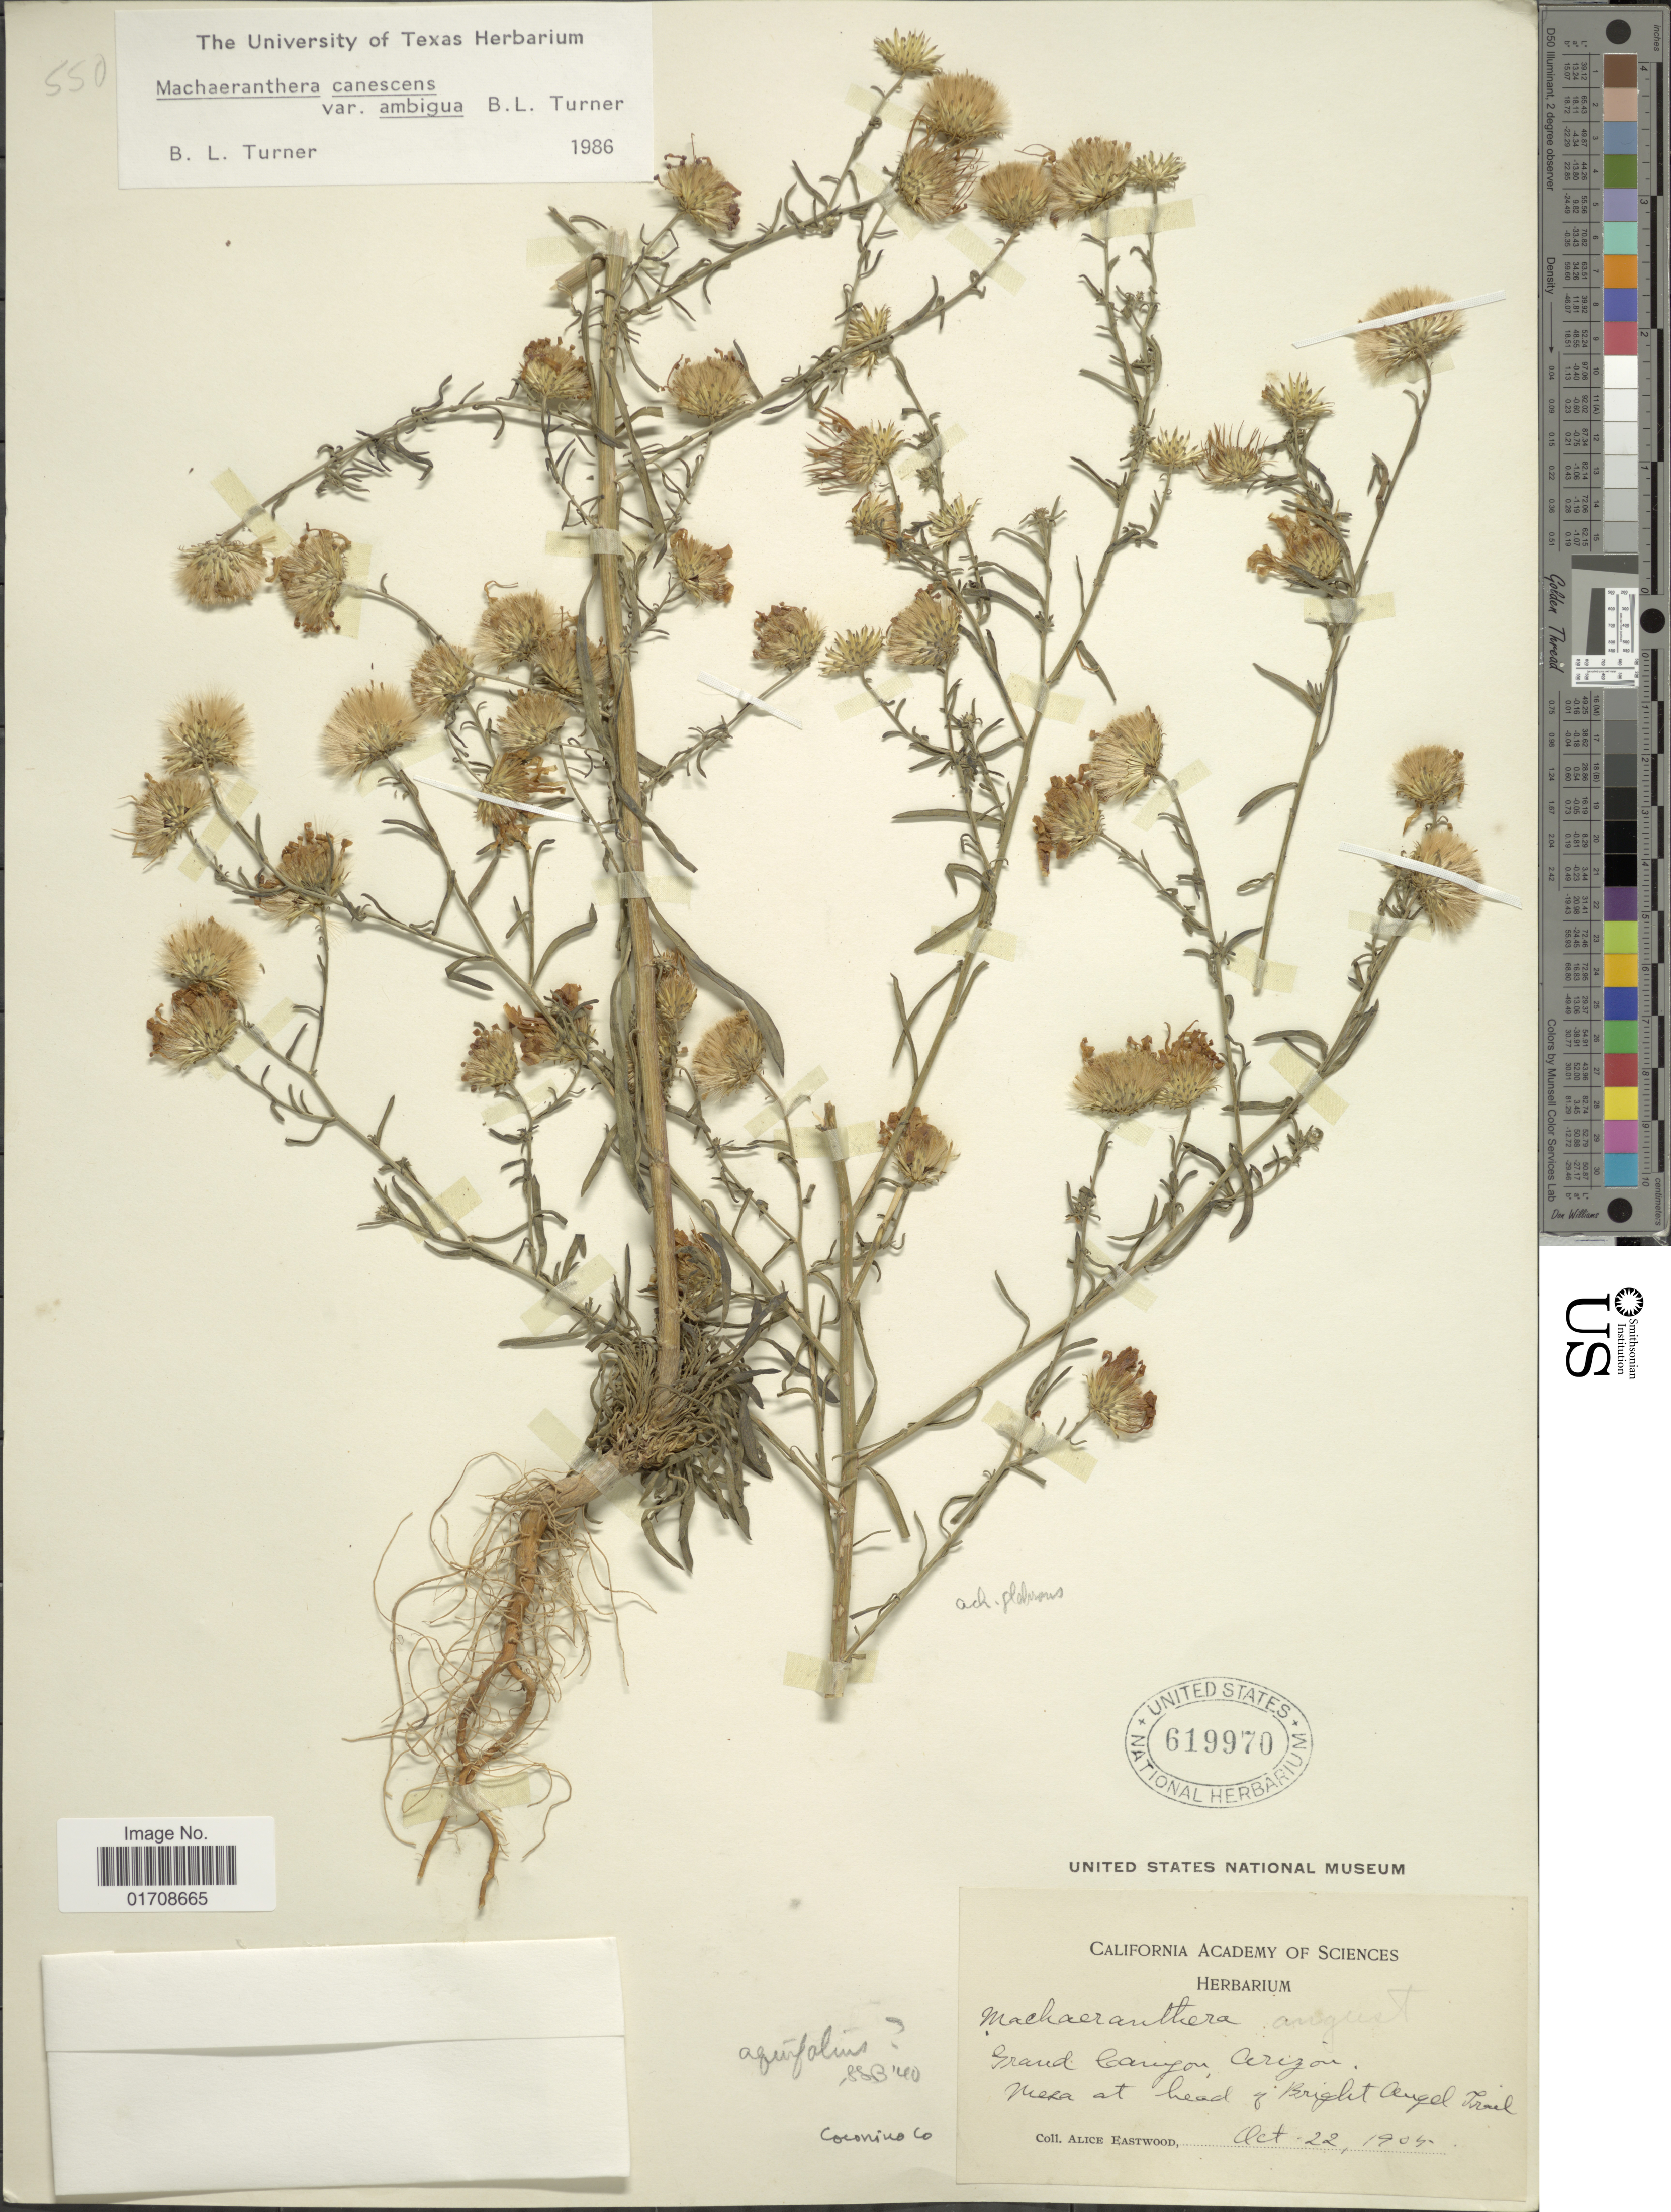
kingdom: Plantae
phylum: Tracheophyta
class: Magnoliopsida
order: Asterales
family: Asteraceae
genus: Machaeranthera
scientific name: Machaeranthera canescens var. ambigua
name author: (B.L. Turner) B.L. Turner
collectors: A. Eastwood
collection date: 1905-10-22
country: United States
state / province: Arizona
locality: Grand Canyon, Mesa at head of Bright Angel Trail, Coconino Co.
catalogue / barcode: US 619970